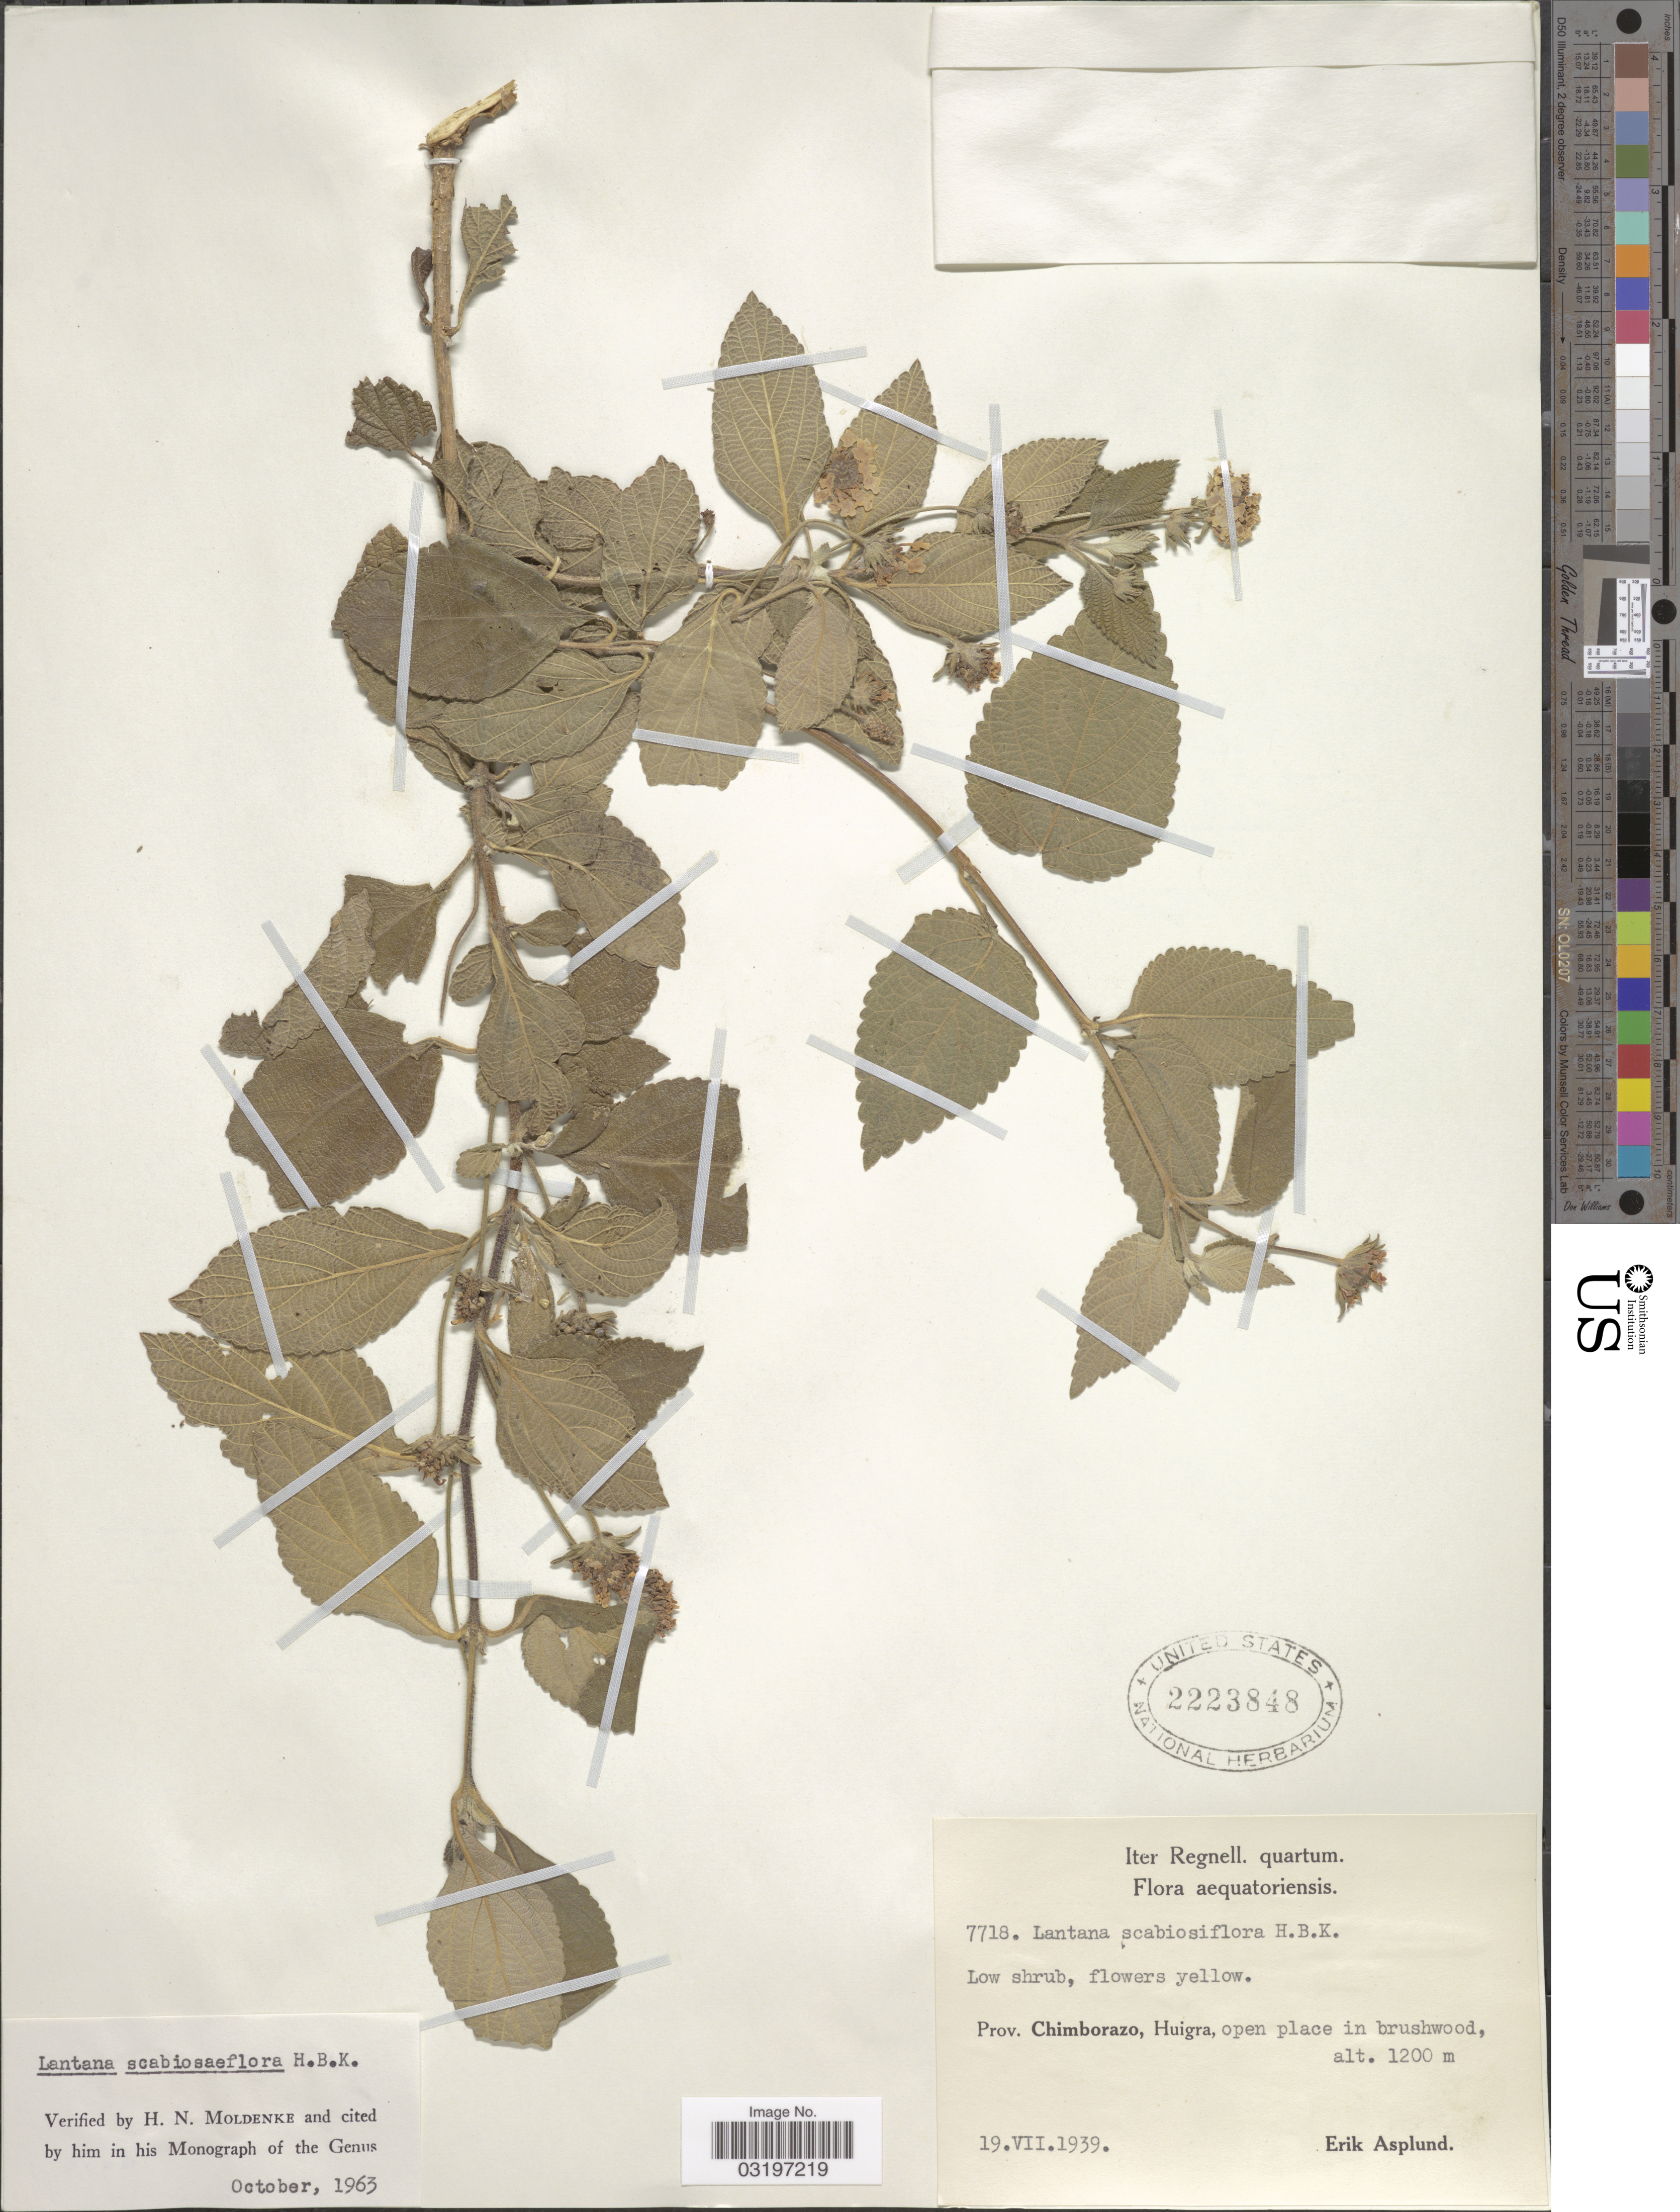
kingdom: Plantae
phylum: Tracheophyta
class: Magnoliopsida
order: Lamiales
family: Verbenaceae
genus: Lantana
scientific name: Lantana scabiosiflora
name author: Kunth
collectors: E. Asplund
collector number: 7718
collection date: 1939-07-19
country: Ecuador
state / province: Chimborazo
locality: Huigra, open place in brushwood.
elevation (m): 1200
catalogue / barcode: US 2223848